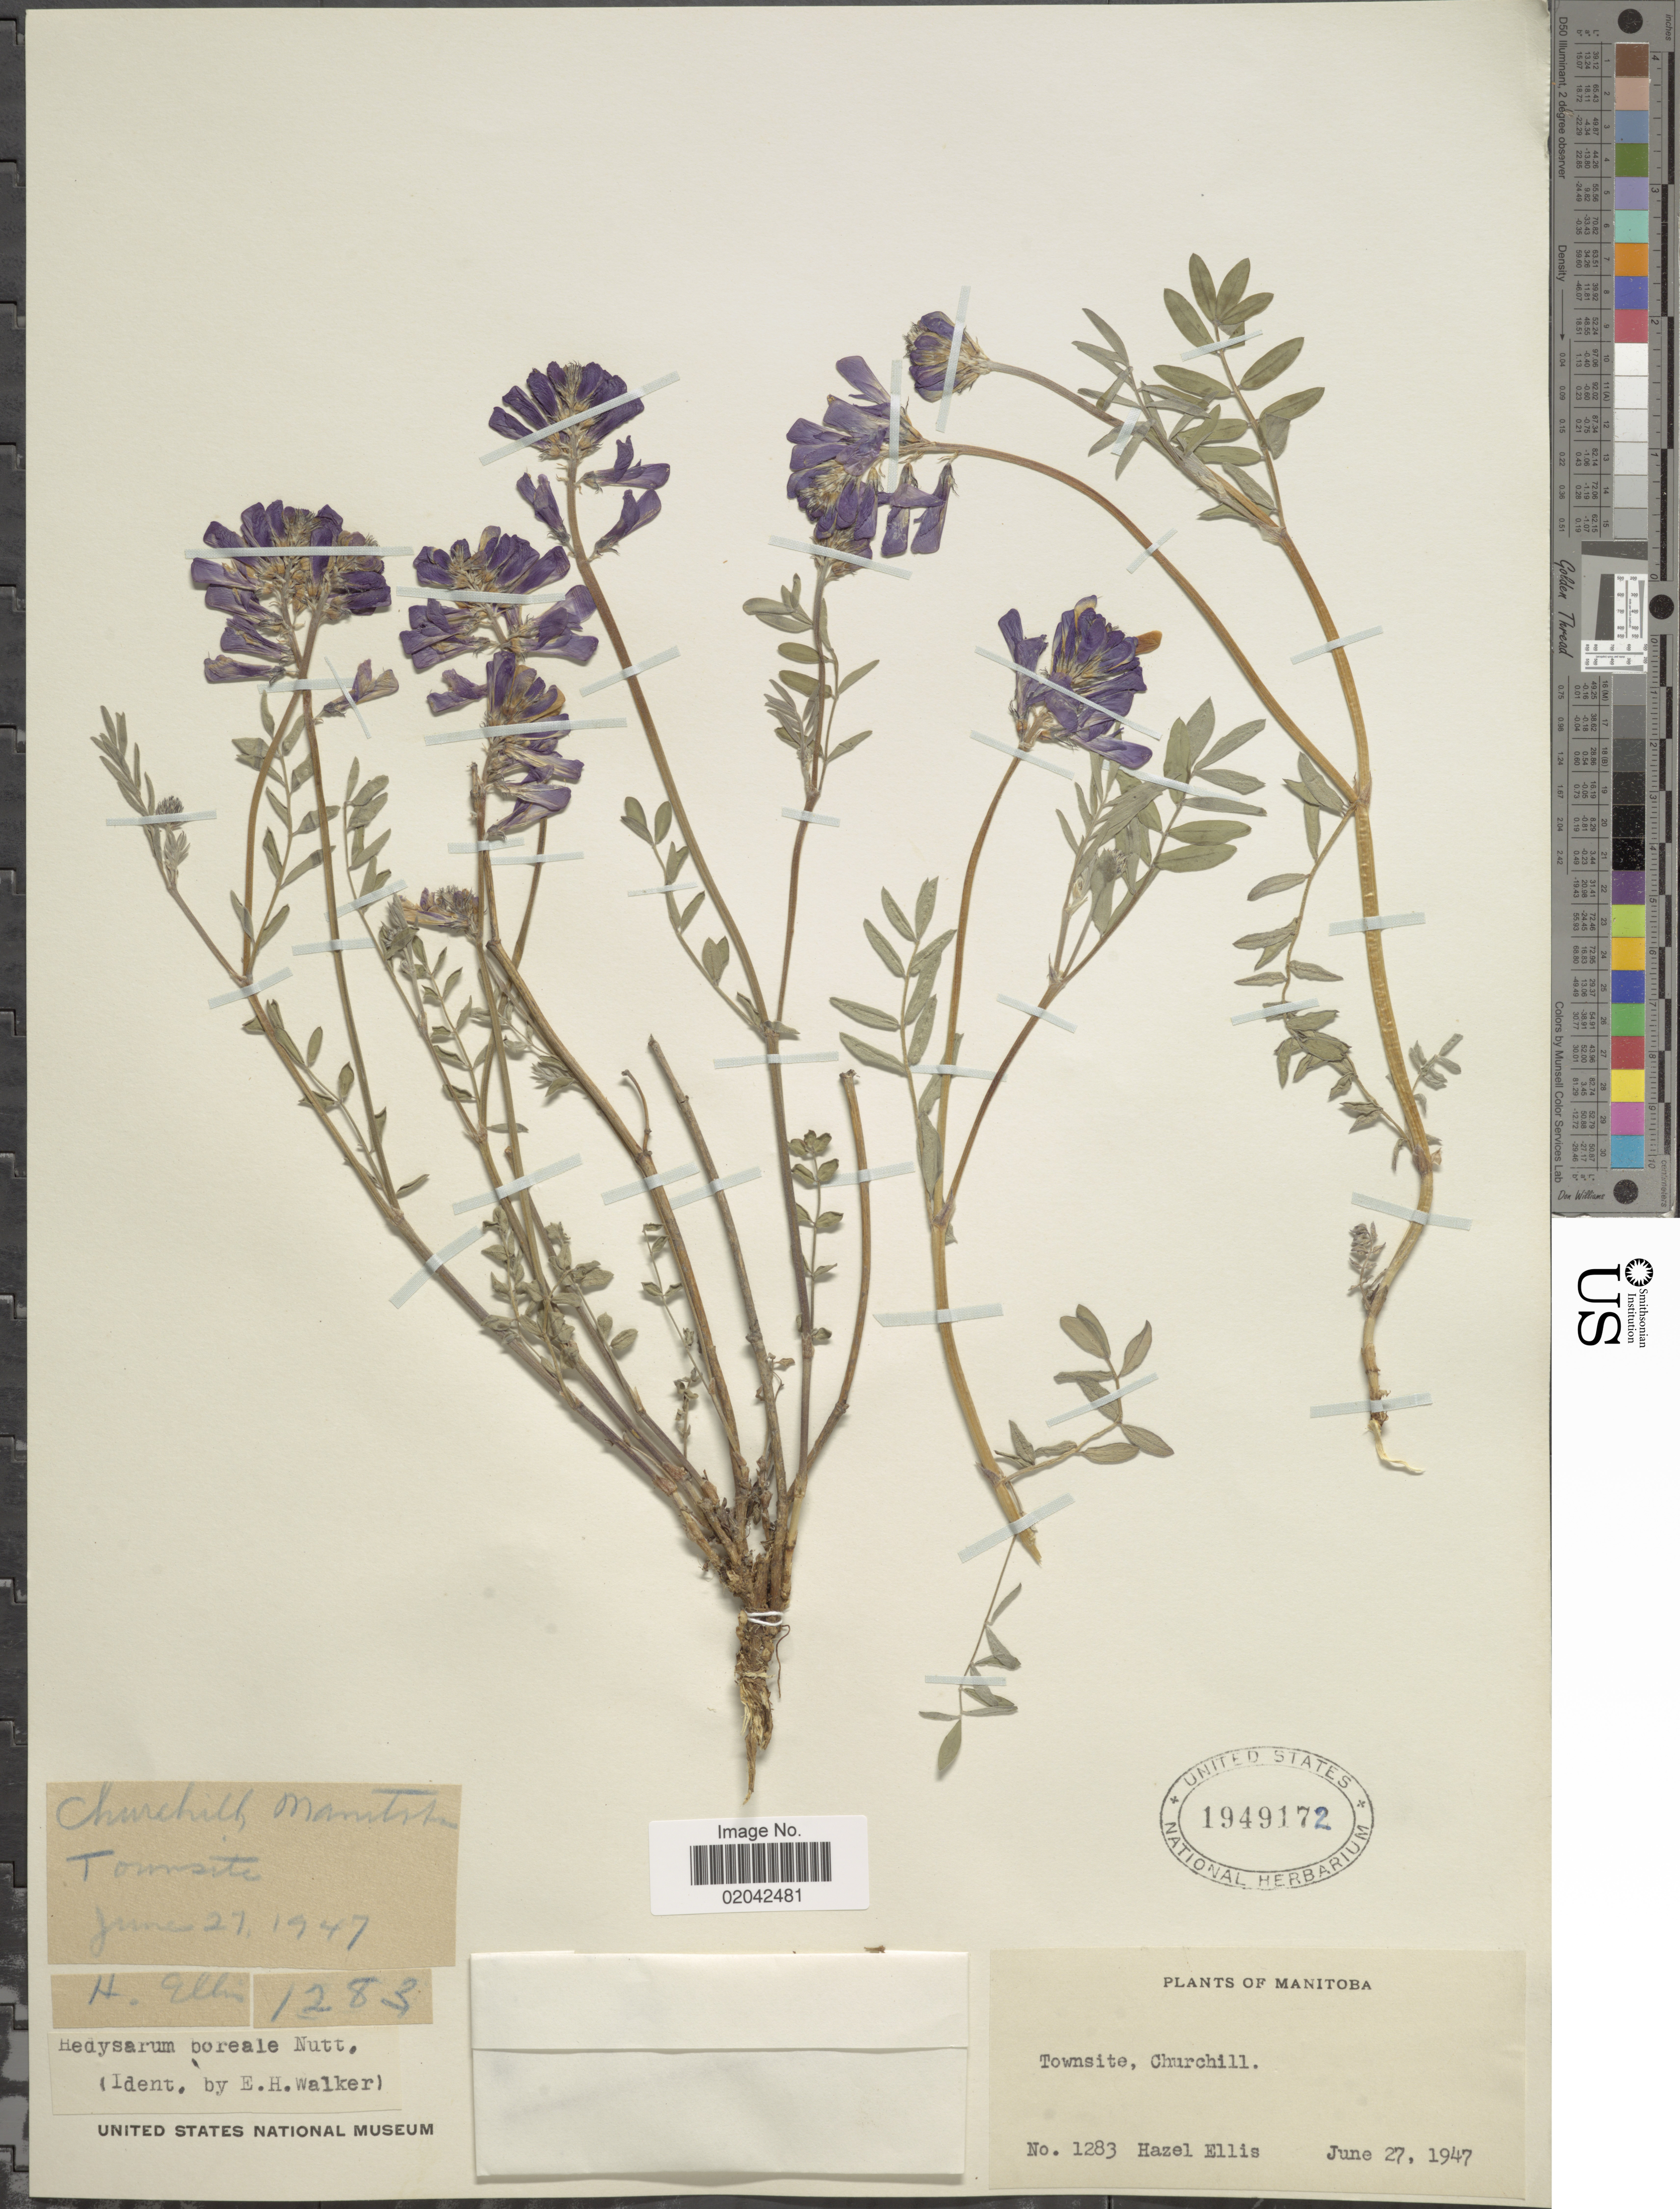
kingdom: Plantae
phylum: Tracheophyta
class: Magnoliopsida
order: Fabales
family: Fabaceae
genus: Hedysarum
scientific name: Hedysarum boreale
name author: Nutt.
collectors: H. Ellis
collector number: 1283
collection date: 1947-06-27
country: Canada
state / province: Manitoba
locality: Townsite, Churchill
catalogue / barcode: US 1949172